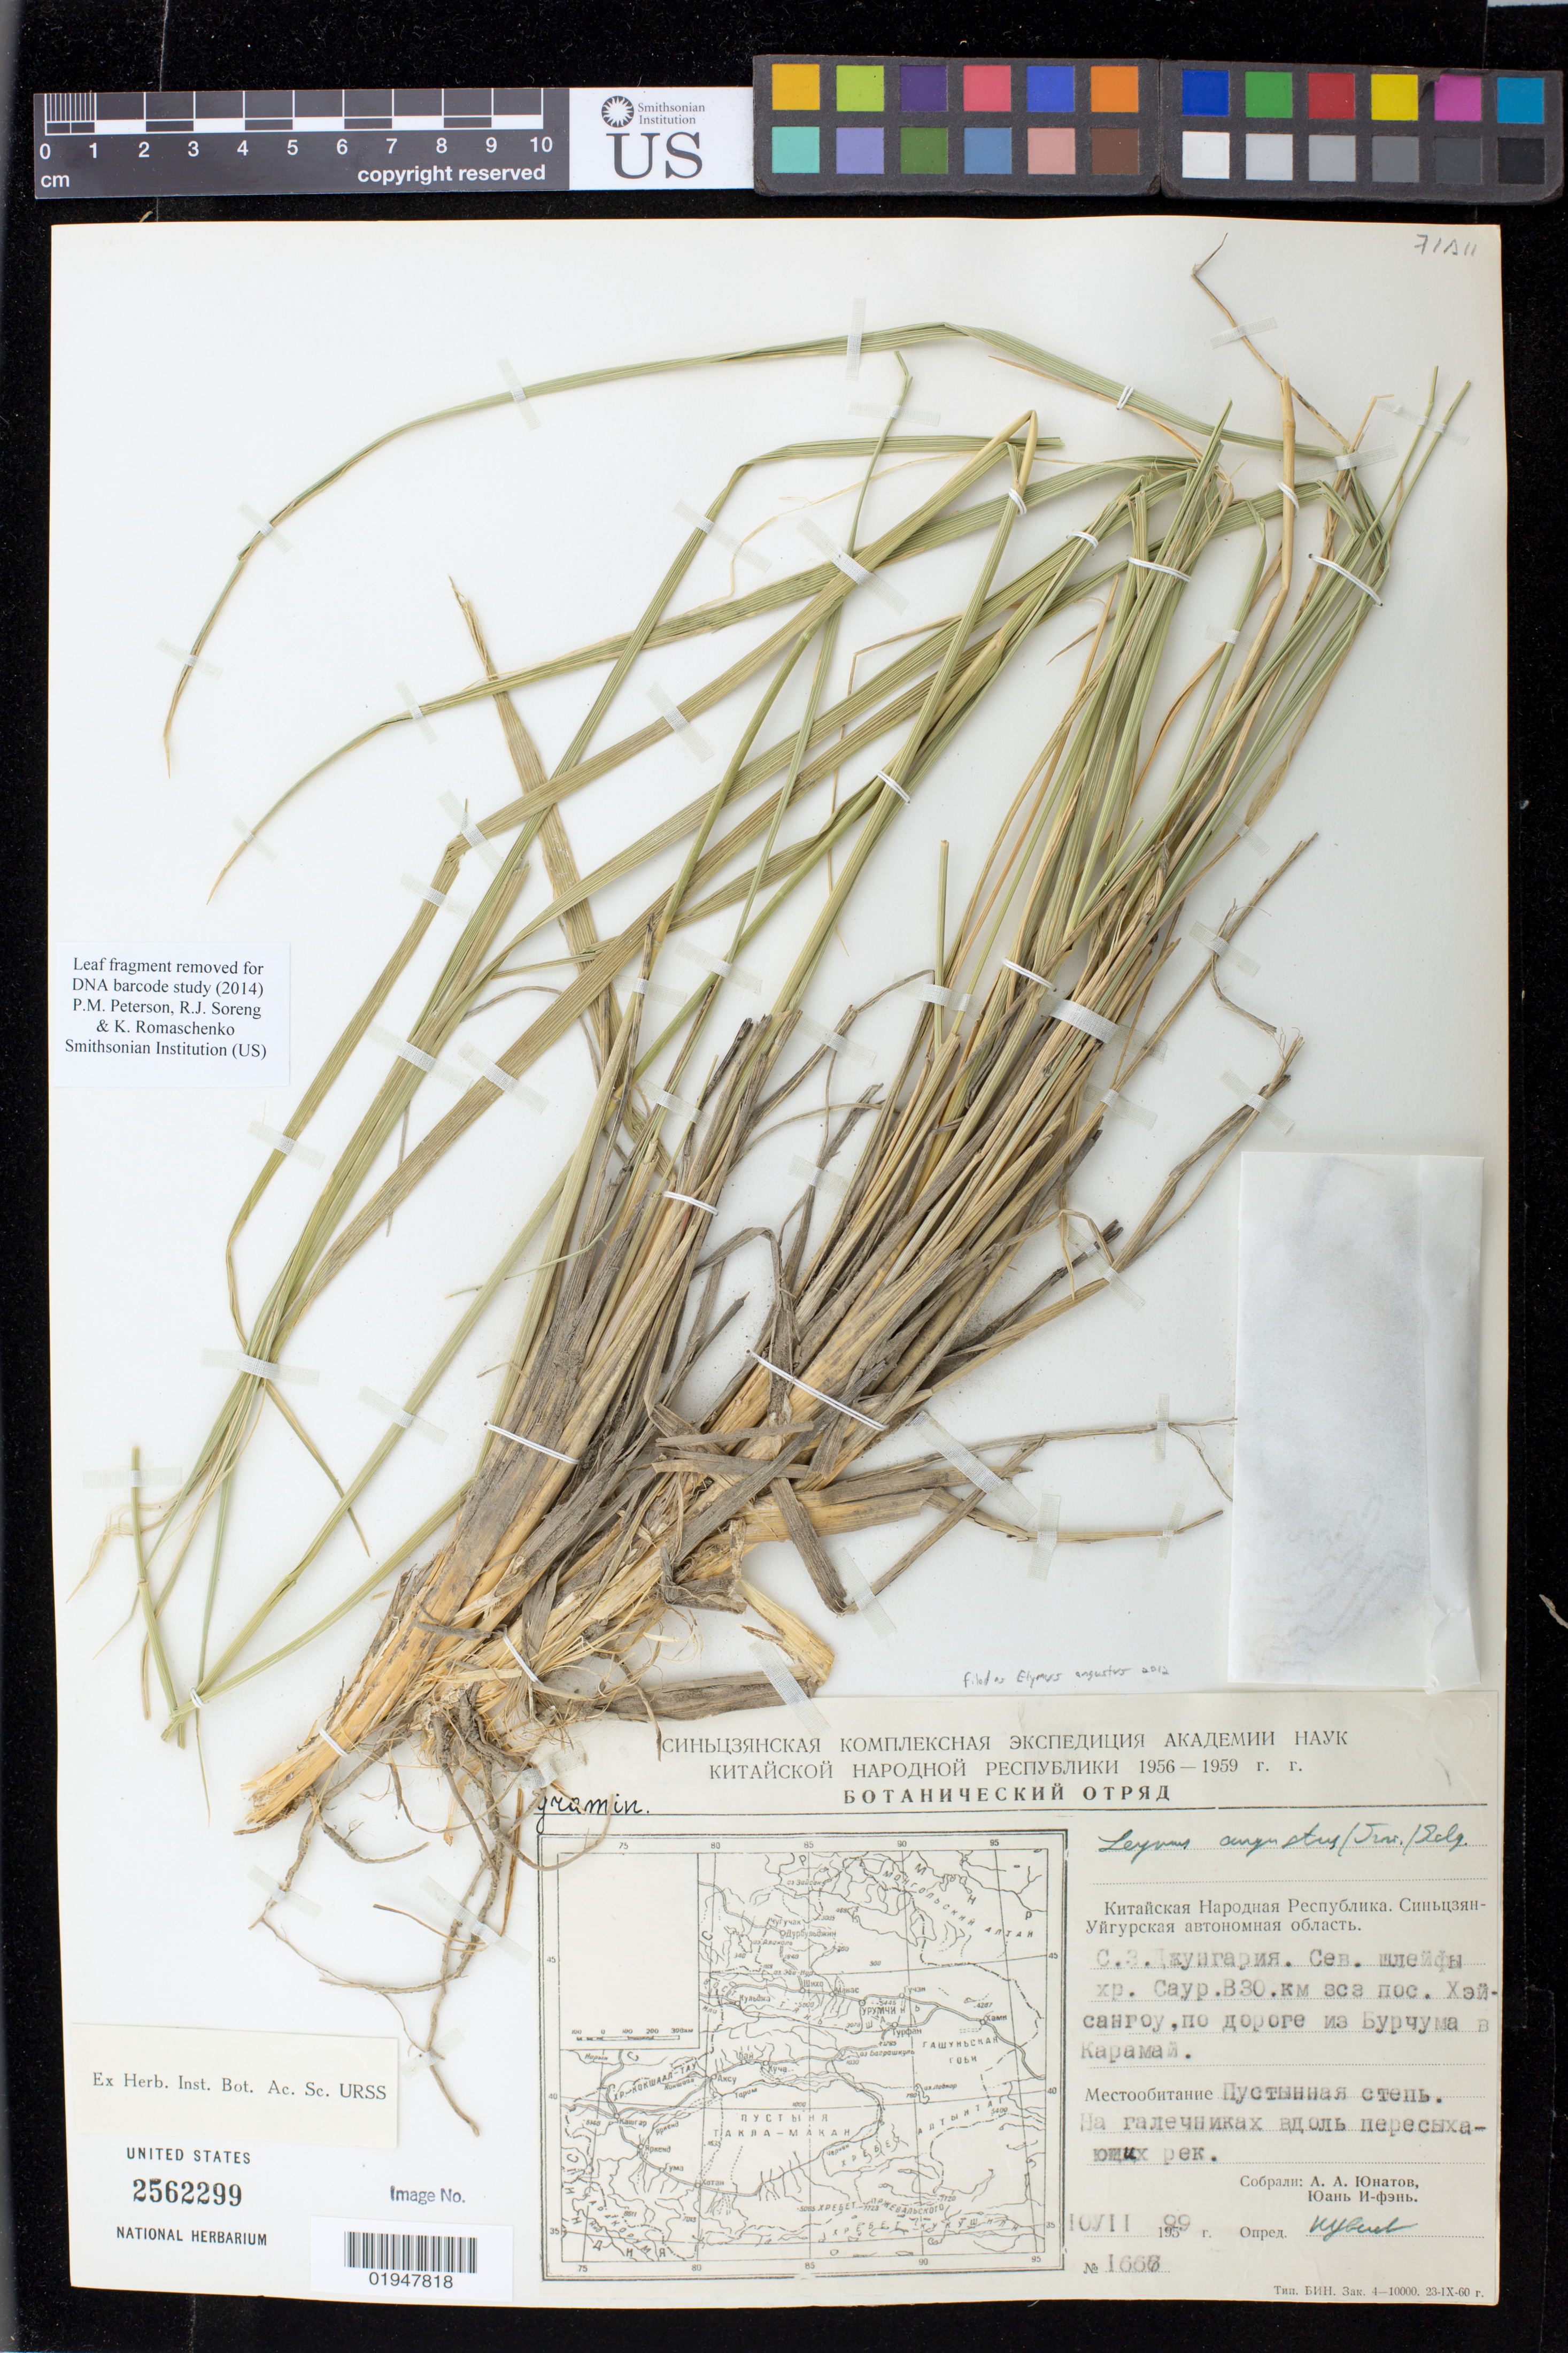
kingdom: Plantae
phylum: Tracheophyta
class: Liliopsida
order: Poales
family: Poaceae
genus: Elymus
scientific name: Elymus angustus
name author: Trin.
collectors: A. Yunatov & I. Yuan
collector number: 1667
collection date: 1959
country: China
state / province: Xinjiang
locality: Dzungaria, [[Heishantou?]], [[on the road from Burqin to Karamay.]]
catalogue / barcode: US 2562299